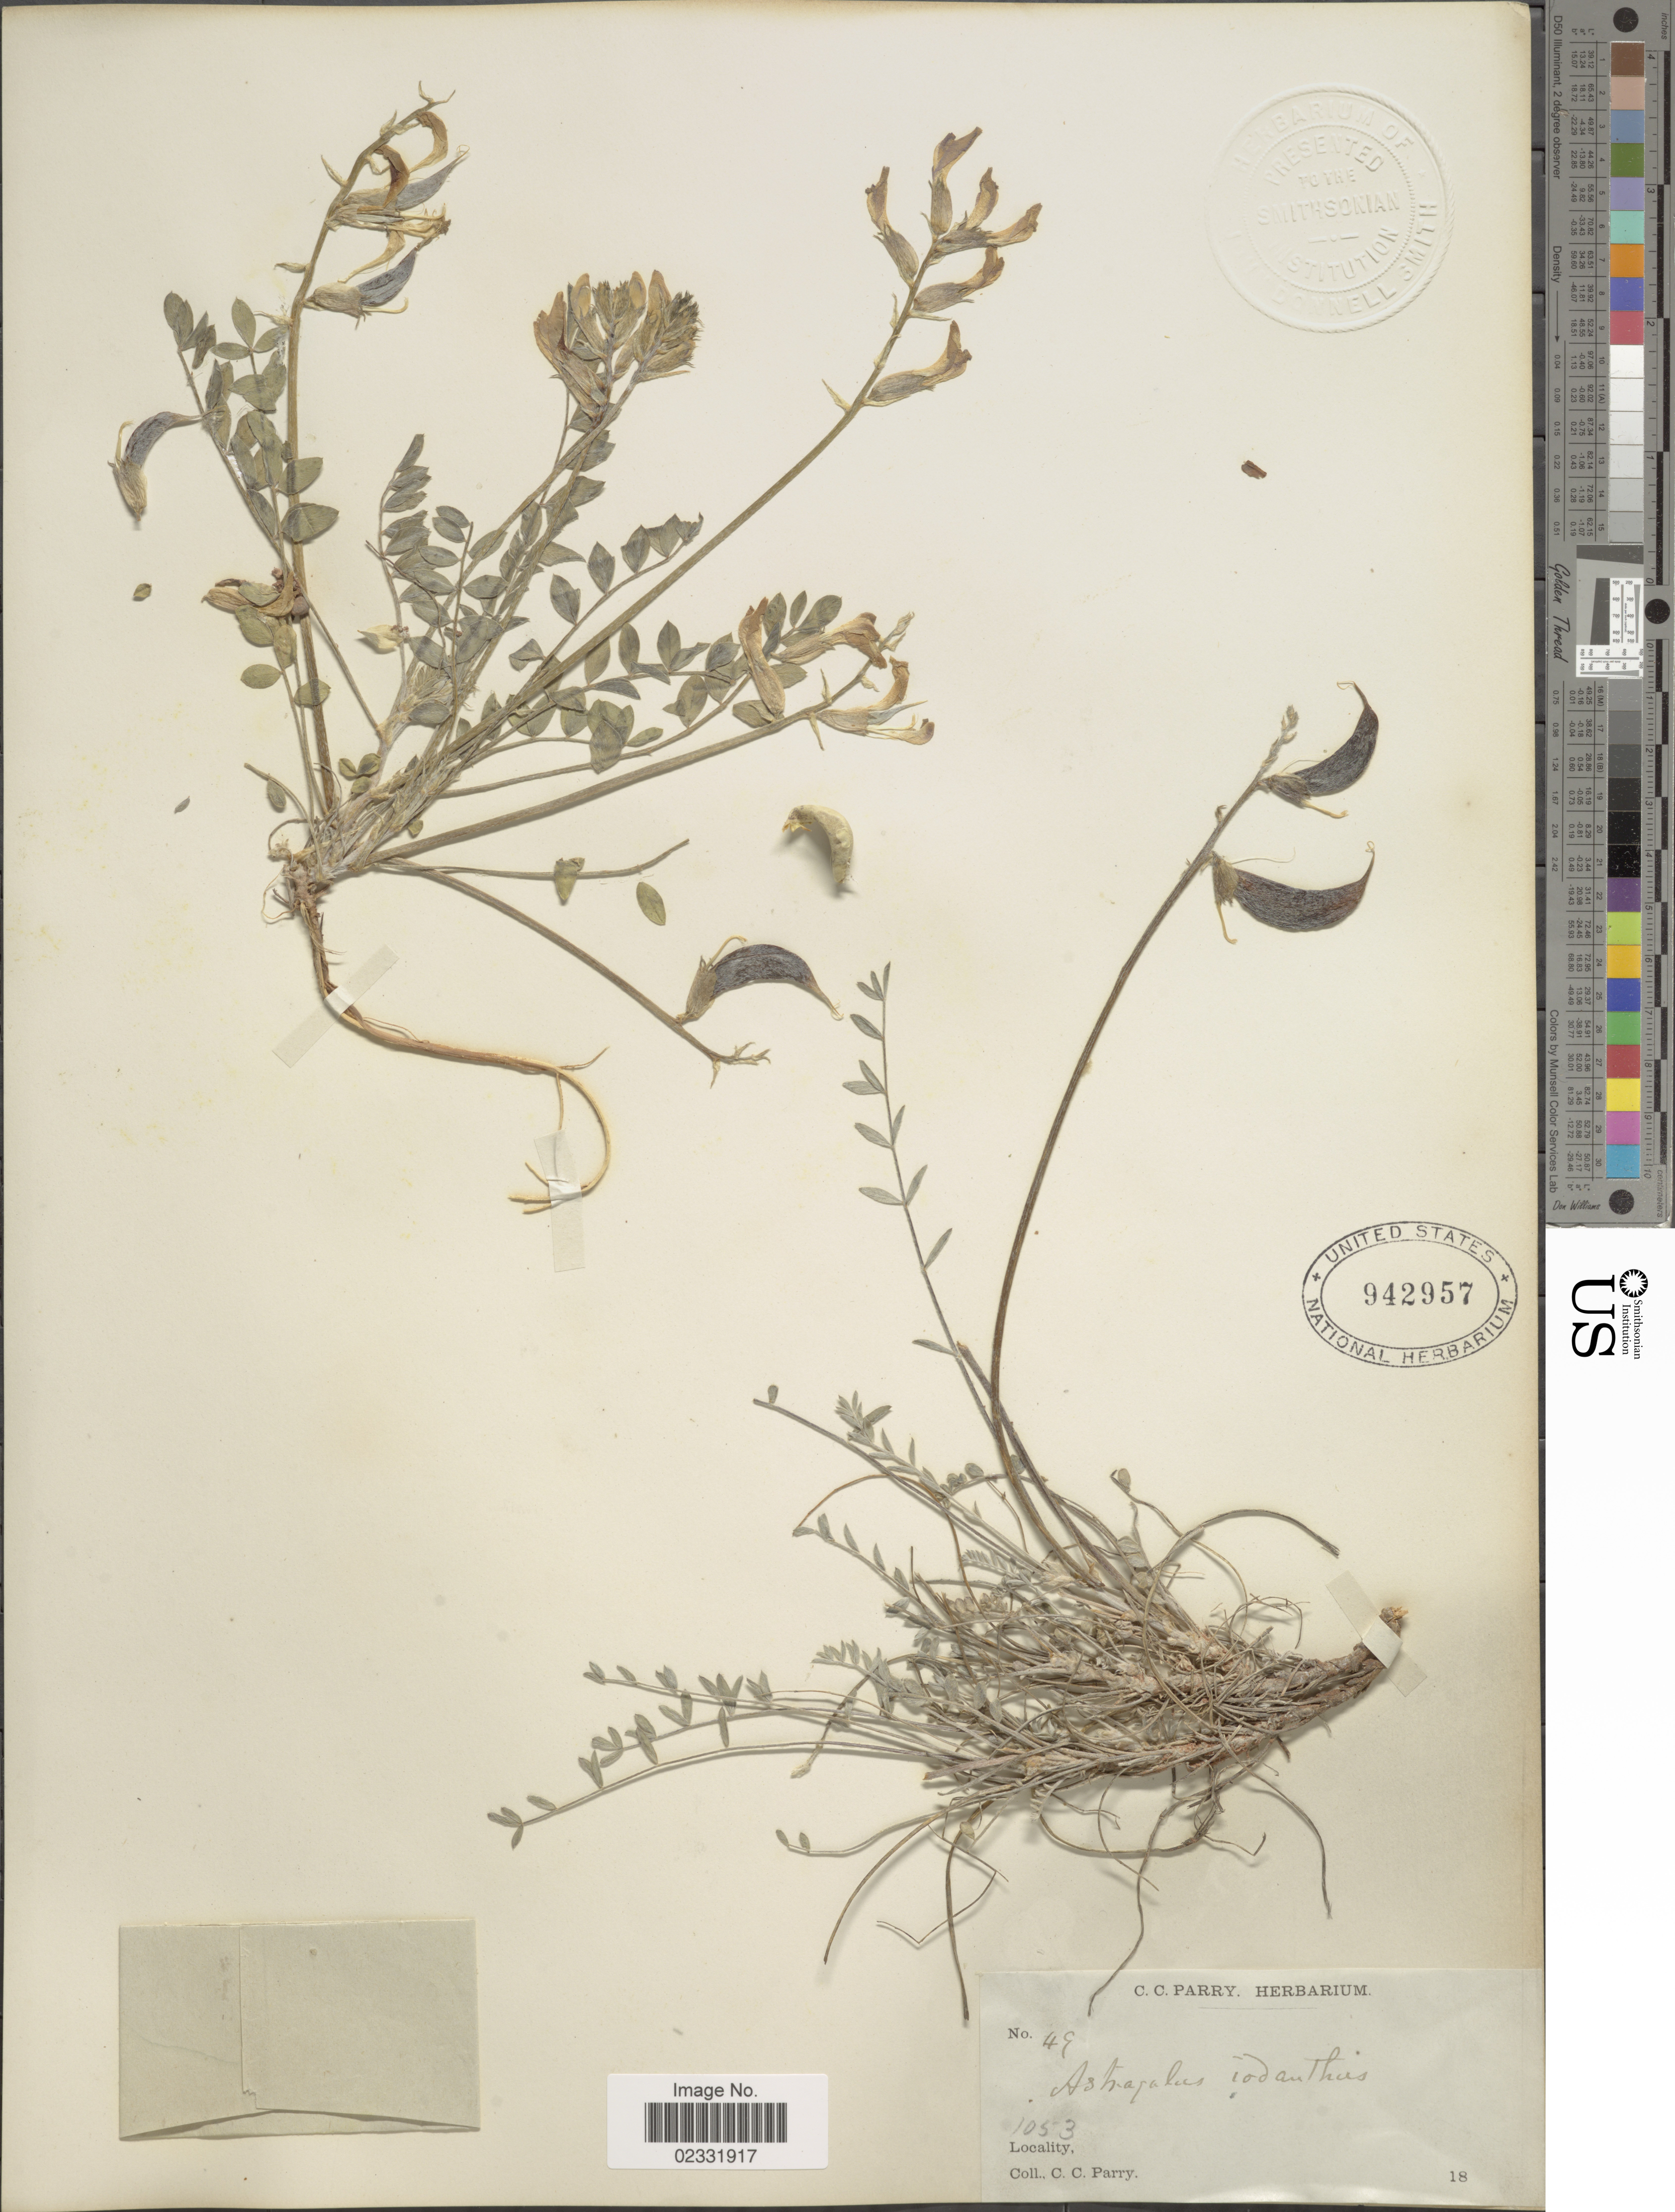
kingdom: Plantae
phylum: Tracheophyta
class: Magnoliopsida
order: Fabales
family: Fabaceae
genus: Astragalus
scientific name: Astragalus iodanthus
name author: S. Watson in C. King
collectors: C. C. Parry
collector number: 49/1053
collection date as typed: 18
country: United States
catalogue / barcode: US 942957